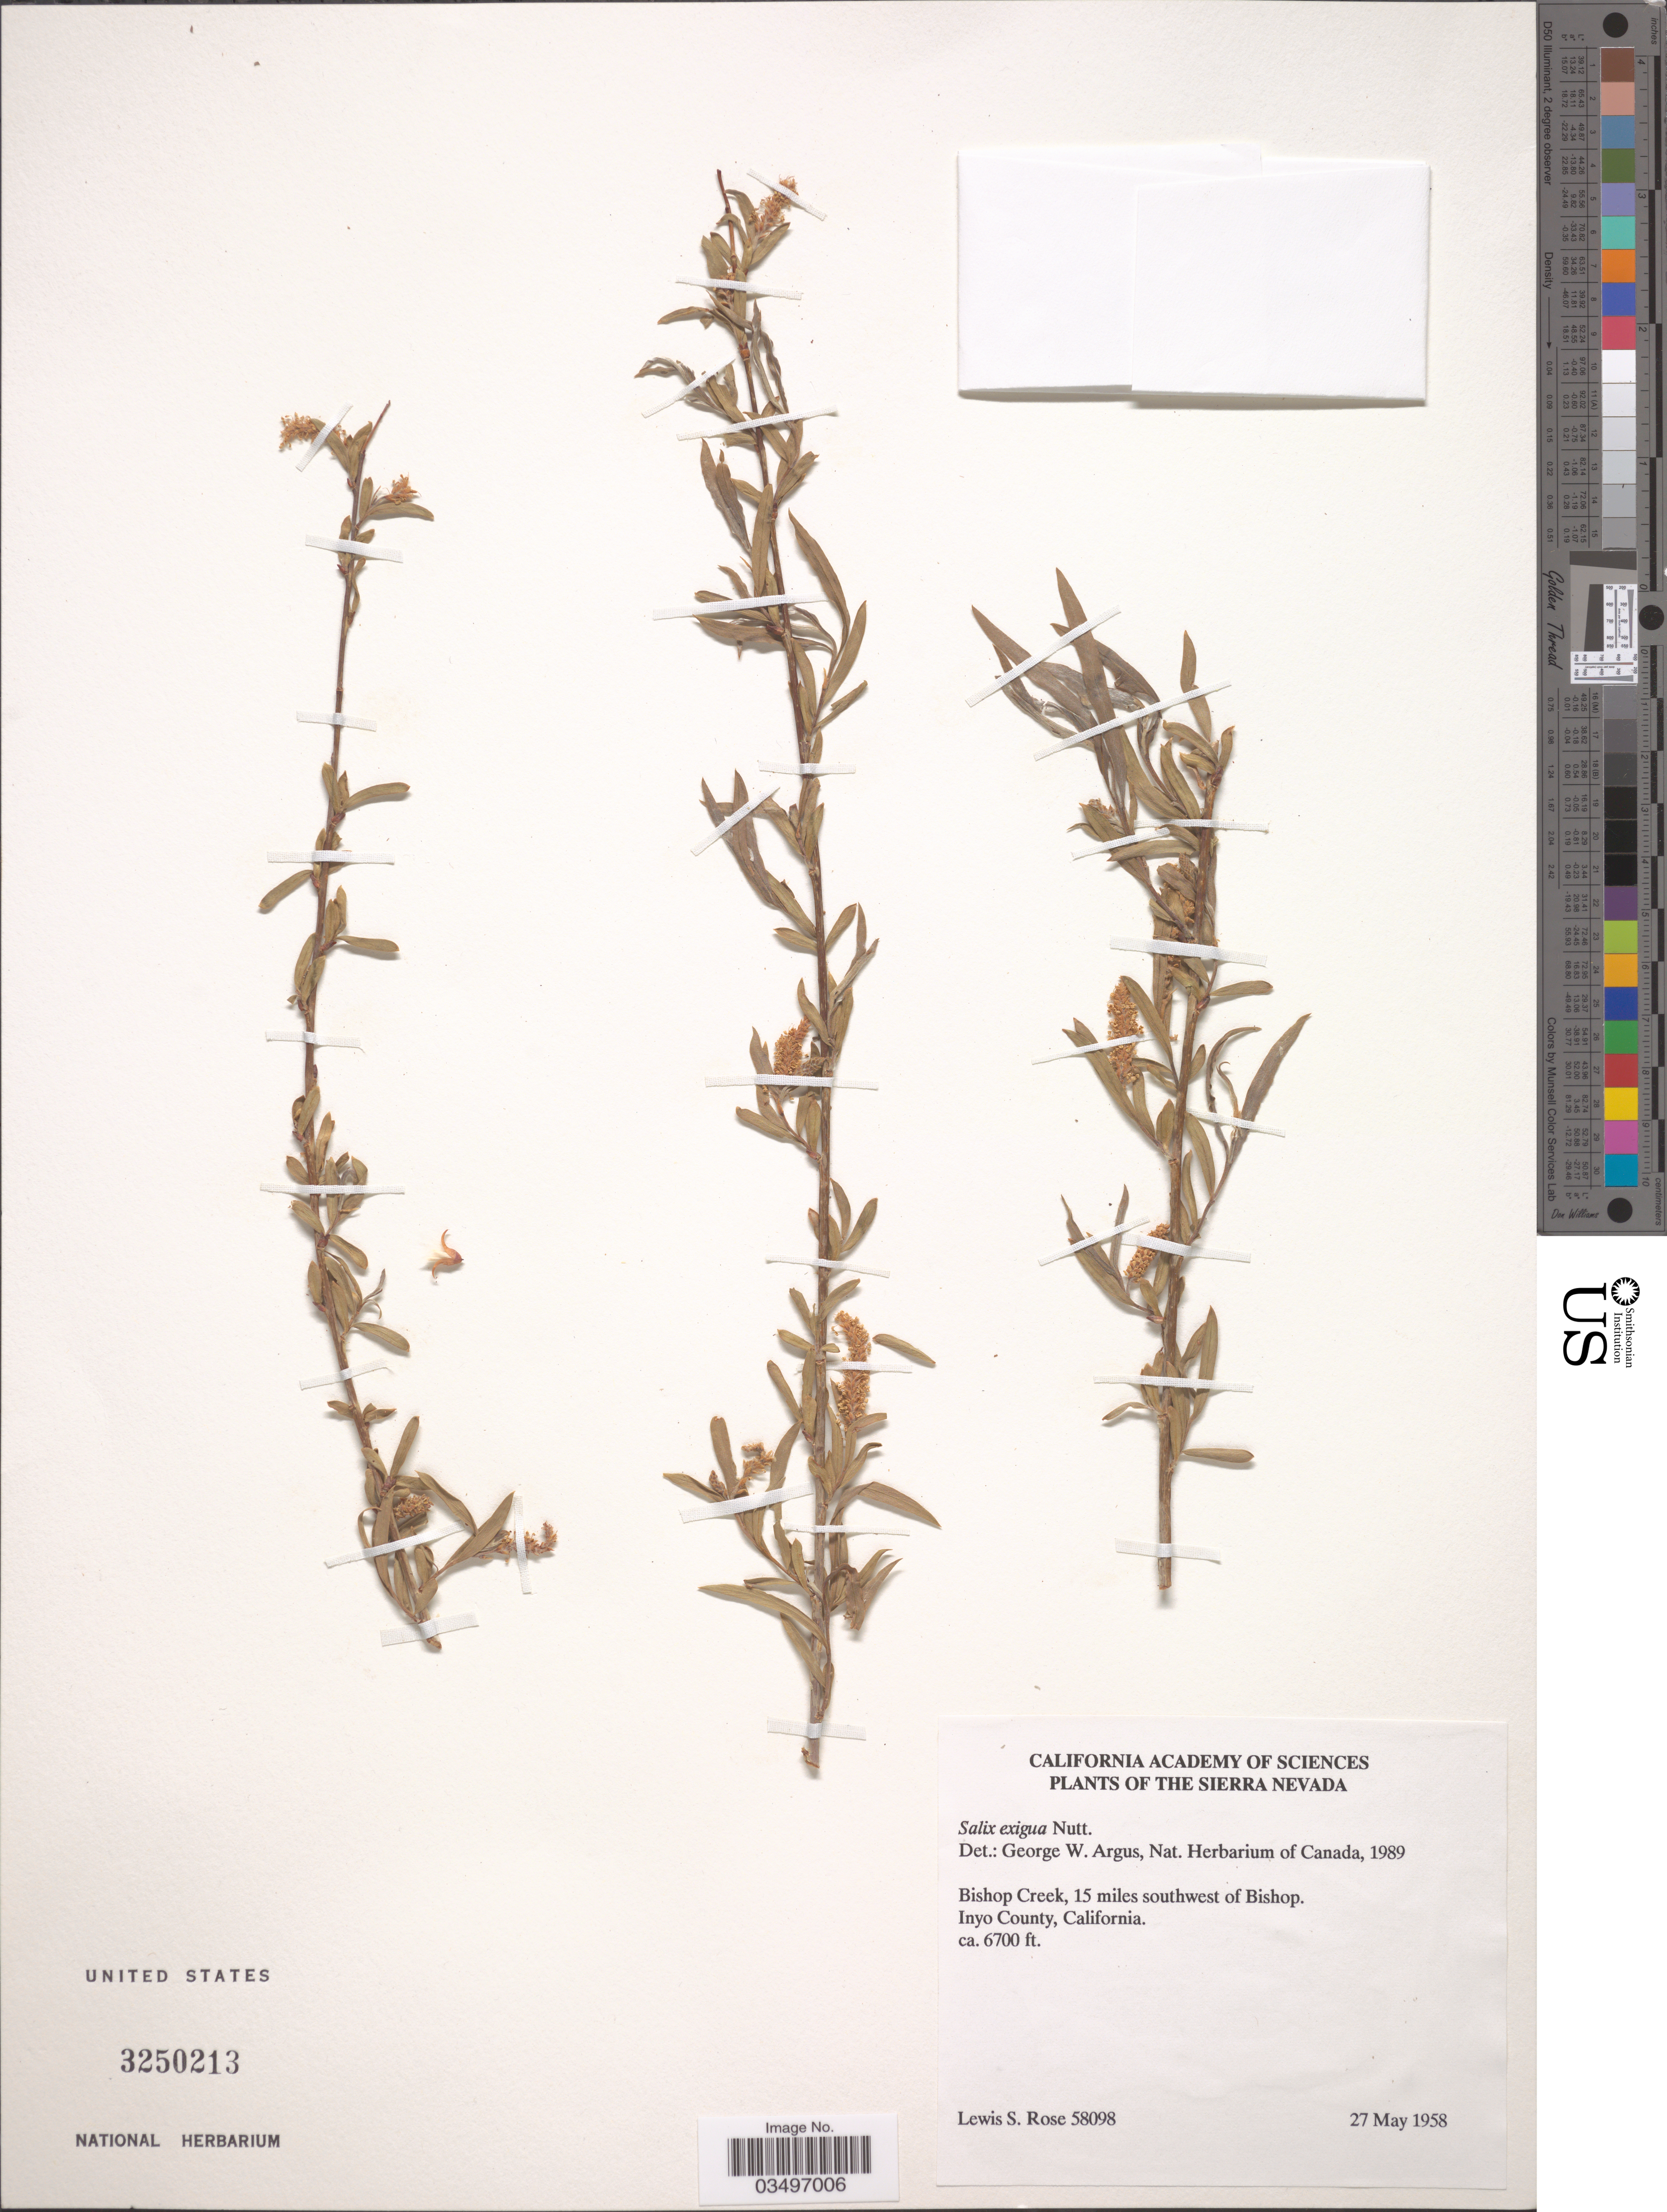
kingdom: Plantae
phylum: Tracheophyta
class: Magnoliopsida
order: Malpighiales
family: Salicaceae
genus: Salix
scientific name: Salix exigua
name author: Nutt.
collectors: L. S. Rose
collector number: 58098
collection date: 1958-05-27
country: United States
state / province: California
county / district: Inyo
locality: Sierra Nevada. Bishop Creek, 15 miles southwest of Bishop. Inyo County.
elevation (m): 2042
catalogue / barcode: US 3250213